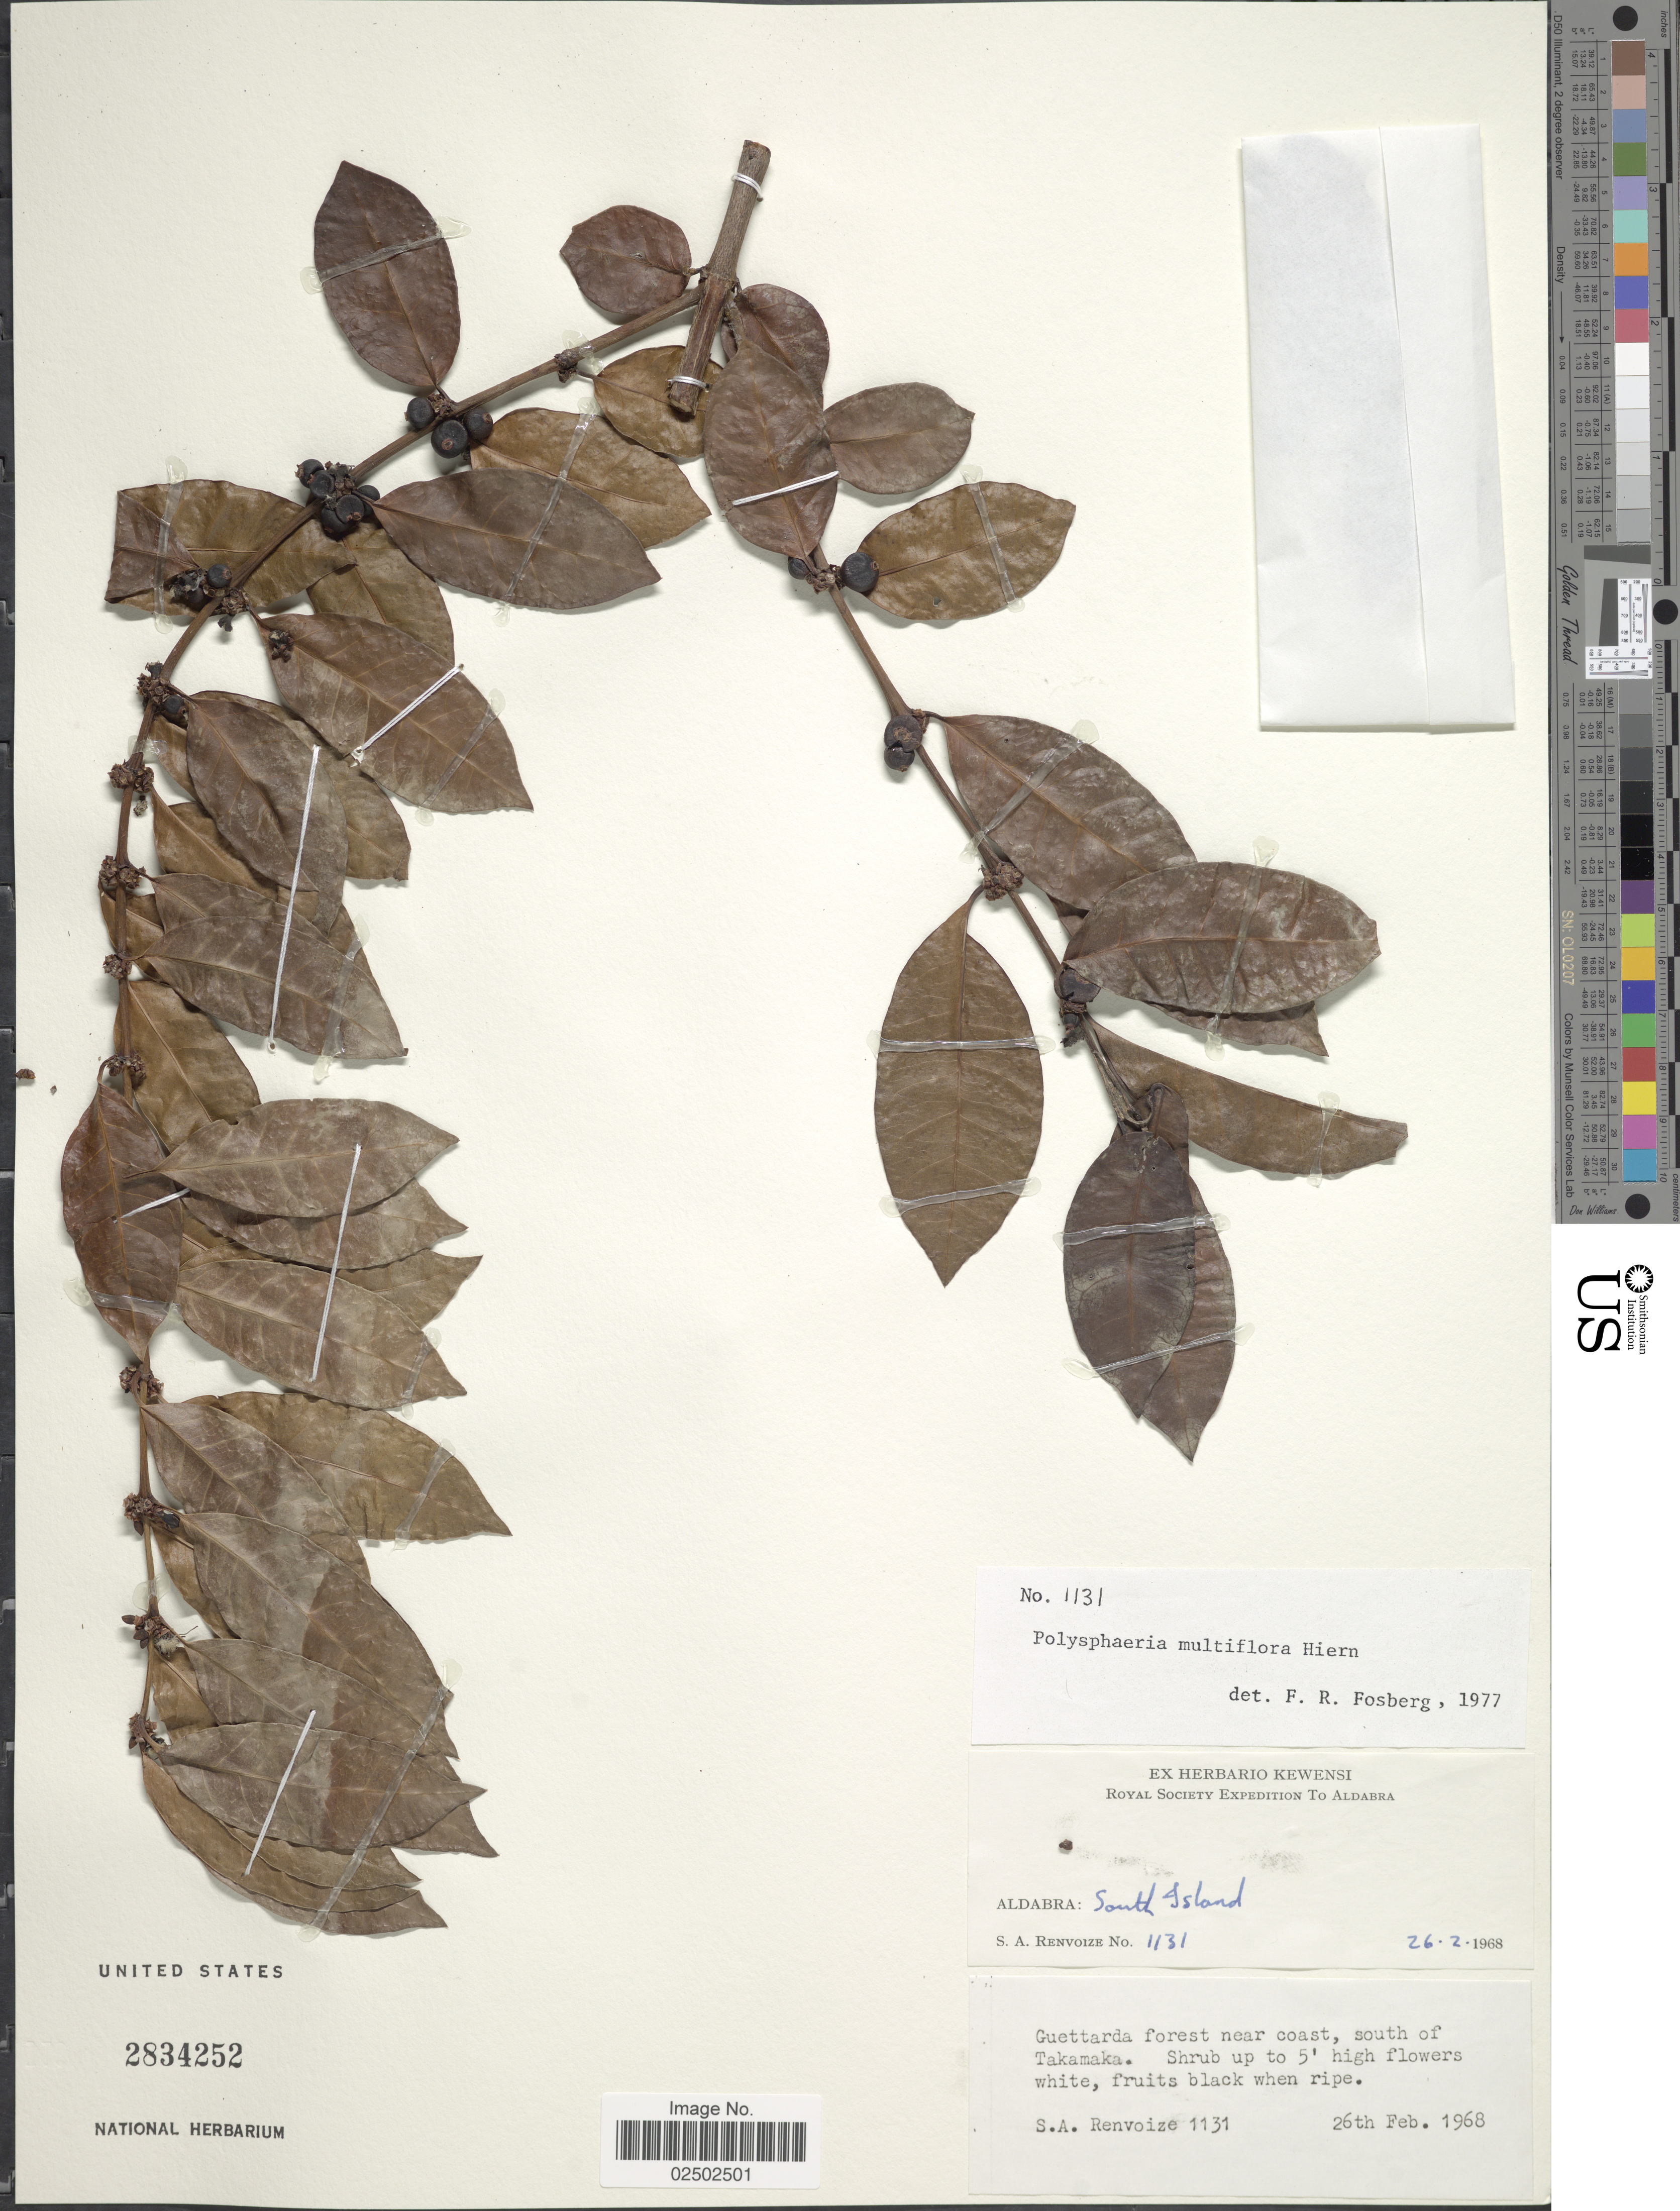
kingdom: Plantae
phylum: Tracheophyta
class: Magnoliopsida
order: Gentianales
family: Rubiaceae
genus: Polysphaeria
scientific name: Polysphaeria multiflora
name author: Hiern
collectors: S. A. Renvoize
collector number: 1131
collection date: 1968-02-26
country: Seychelles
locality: Aldabra: South Island. Guettarda forest near coast, south of Takamaka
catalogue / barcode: US 2834252